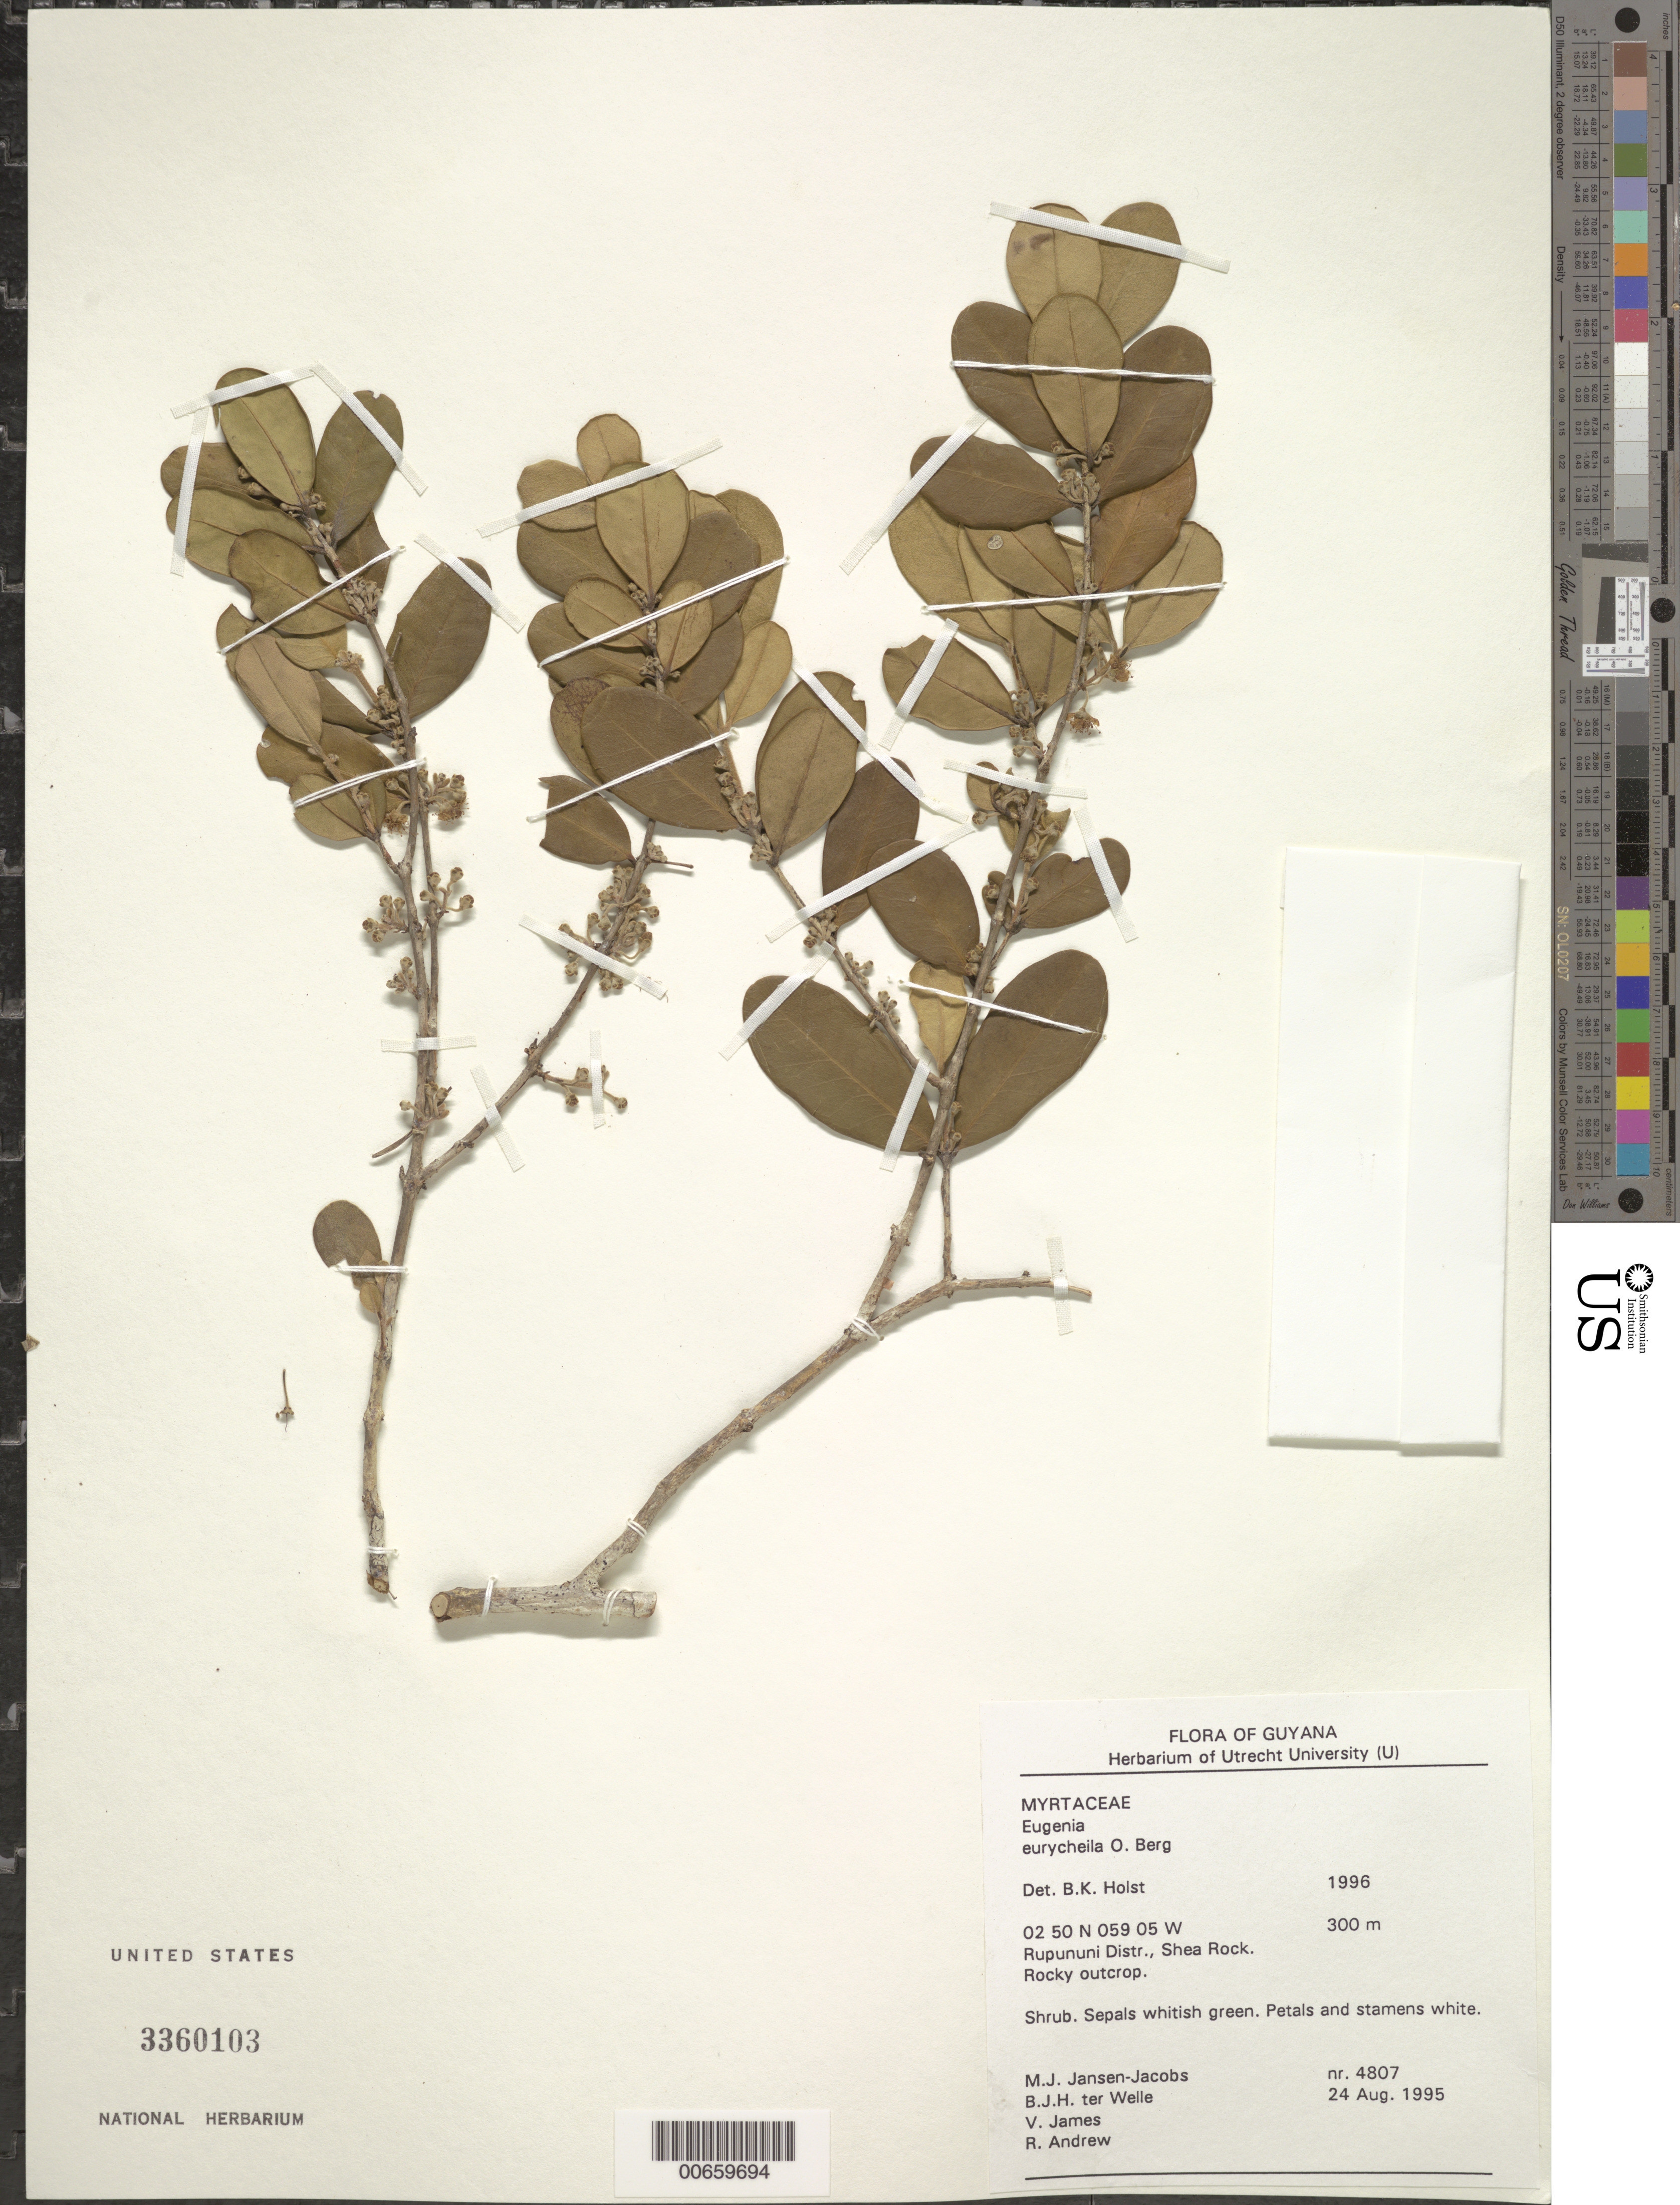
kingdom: Plantae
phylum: Tracheophyta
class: Magnoliopsida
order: Myrtales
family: Myrtaceae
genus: Eugenia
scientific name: Eugenia eurycheila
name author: O. Berg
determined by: Holst, Bruce K.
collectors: M. J. Jansen-Jacobs, B. Welle, V. James & R. Andrew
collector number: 4807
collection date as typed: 24-Aug-95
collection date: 1995-08-24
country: Guyana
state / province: U. Takutu-U. Essequibo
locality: Shea Rock, Rupununi Dist.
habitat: Rocky outcrop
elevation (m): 300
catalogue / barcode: US 3360103